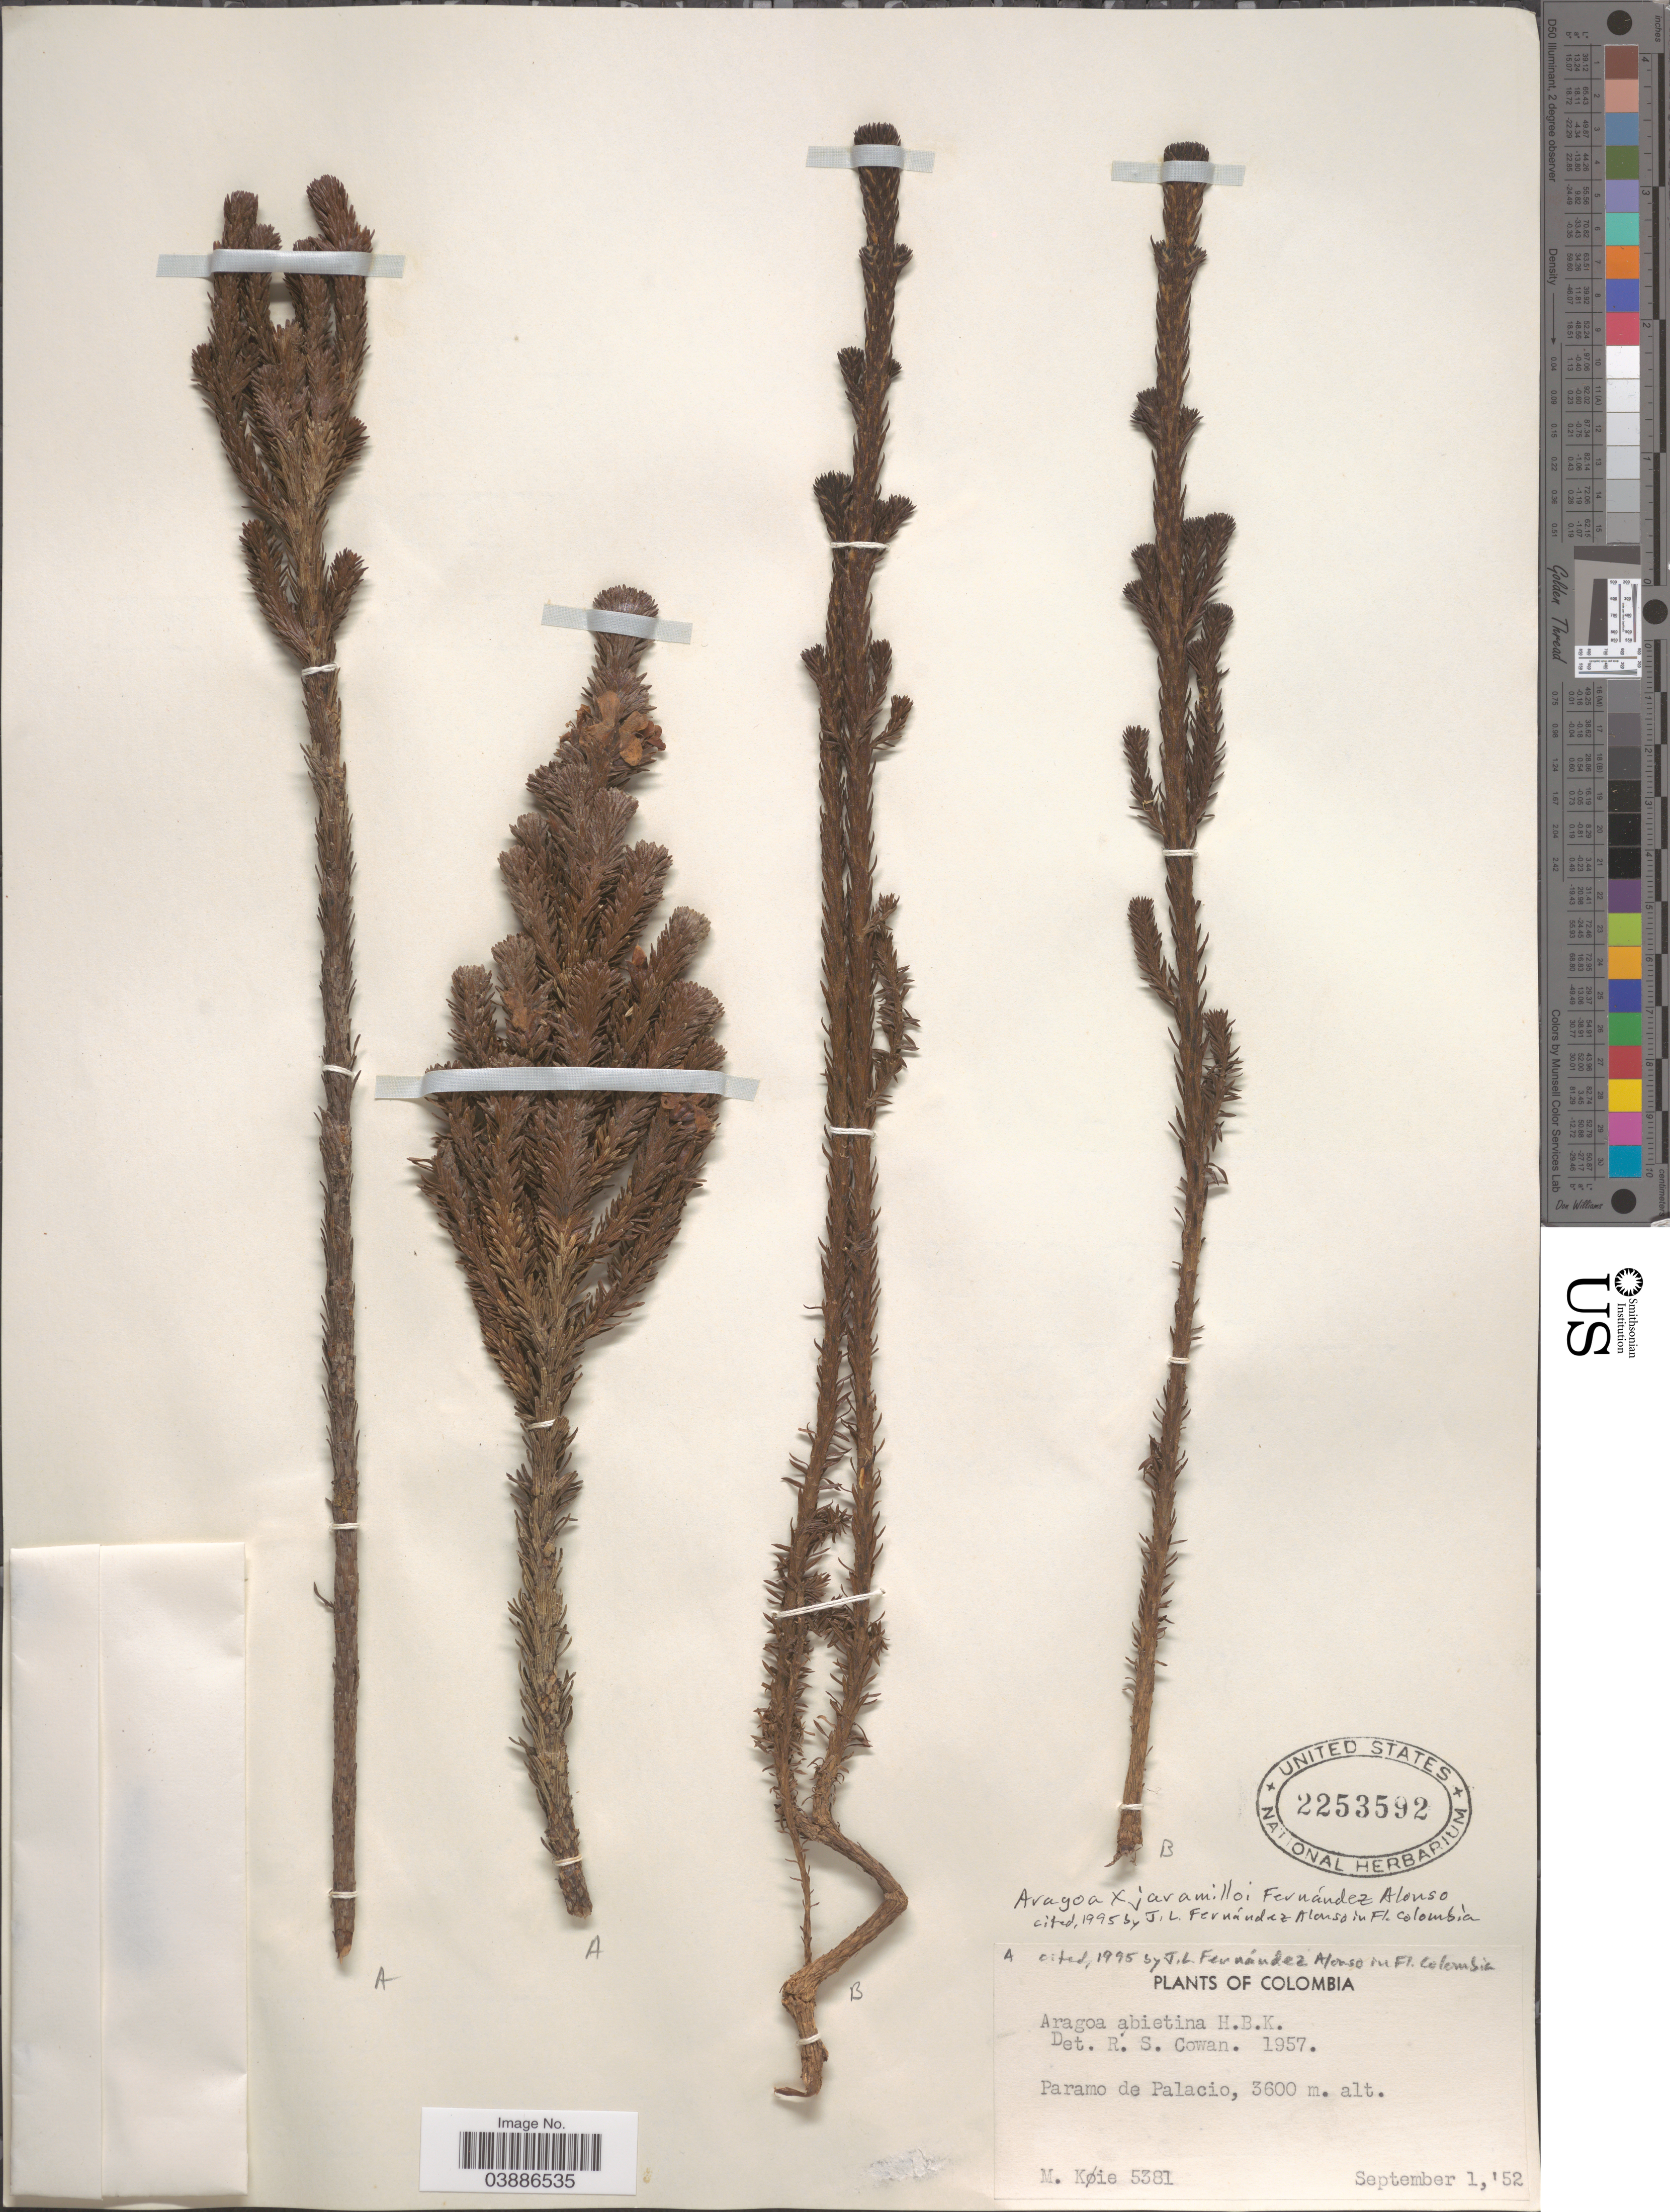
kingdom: Plantae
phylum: Tracheophyta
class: Magnoliopsida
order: Lamiales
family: Plantaginaceae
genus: Aragoa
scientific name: Aragoa x jaramilloi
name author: Fern. Alonso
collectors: M. Köie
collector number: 5381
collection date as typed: Transcribed d/m/y: 1/9/52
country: Colombia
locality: Paramo de Palacio.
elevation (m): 3600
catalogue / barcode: US 2253592